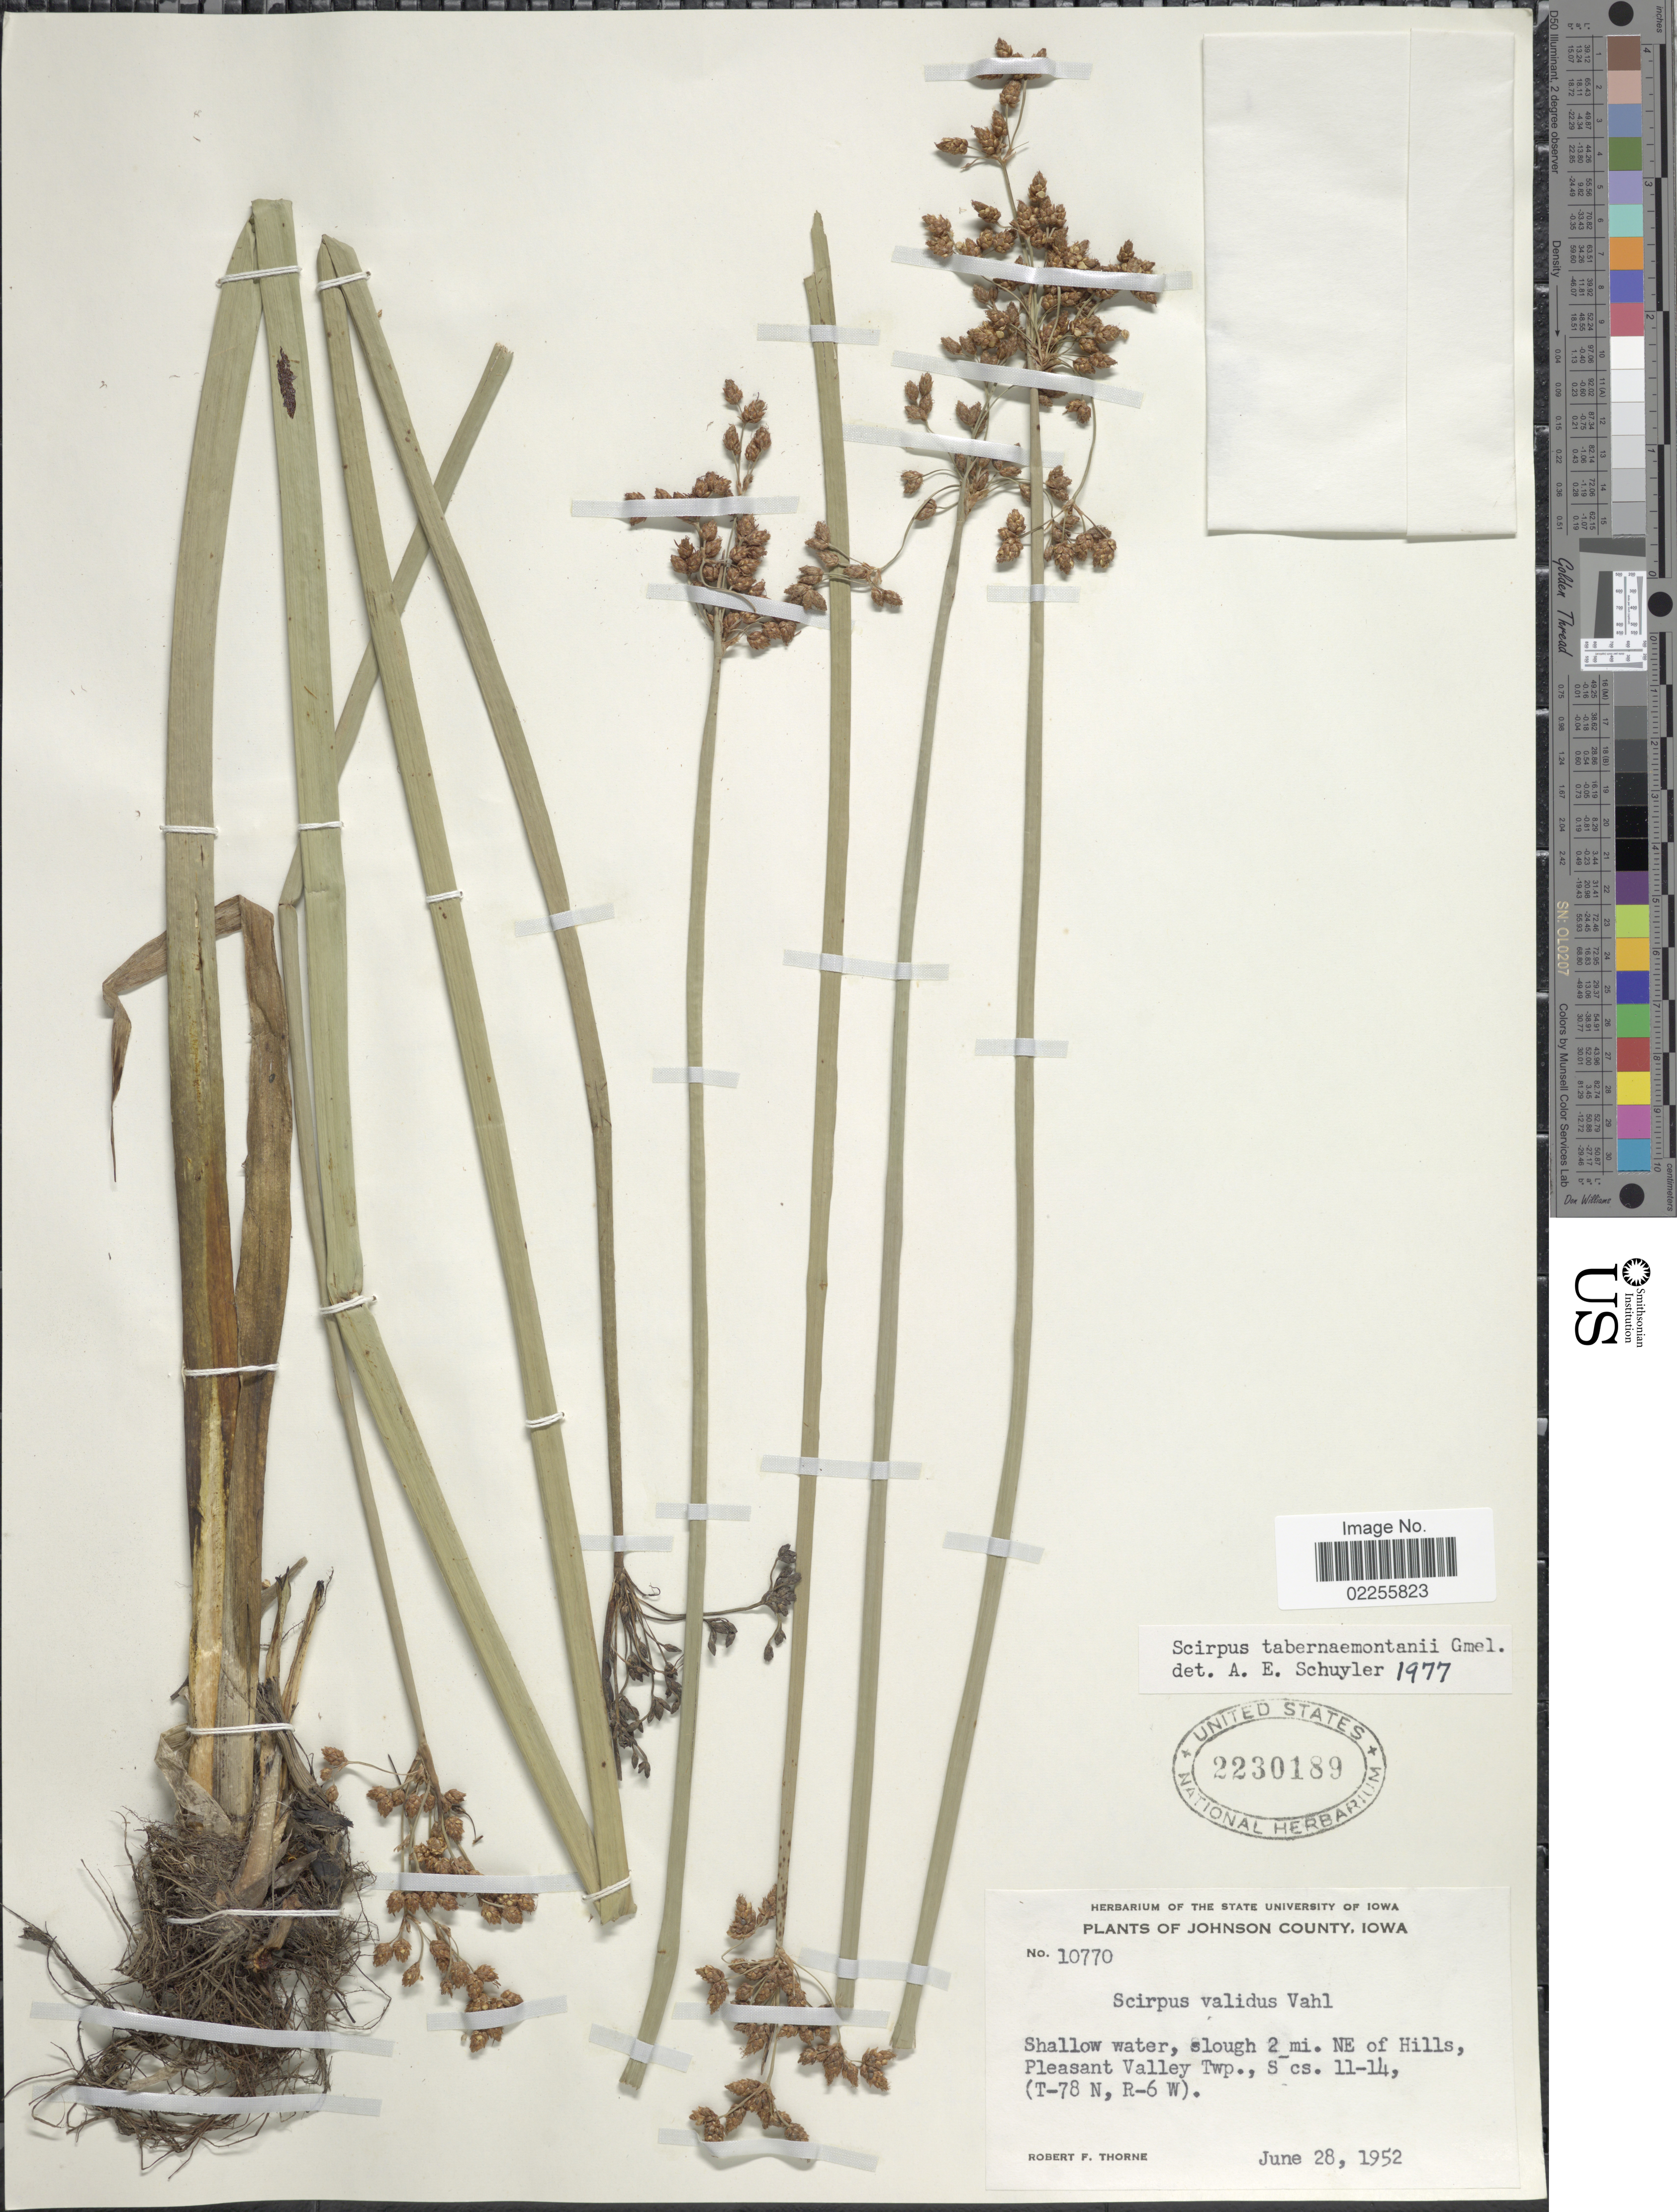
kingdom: Plantae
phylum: Tracheophyta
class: Liliopsida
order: Poales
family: Cyperaceae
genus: Schoenoplectus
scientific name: Schoenoplectus tabernaemontani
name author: (C.C. Gmel.) Palla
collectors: R. F. Thorne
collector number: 10770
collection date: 1952-06-28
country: United States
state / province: Iowa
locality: Johnson County, shallow water, slough 2 mi. NE of Hills, Pleasant Valley Twp., S cs. 11-14, (T-78 N, R-6 W).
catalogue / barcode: US 2230189